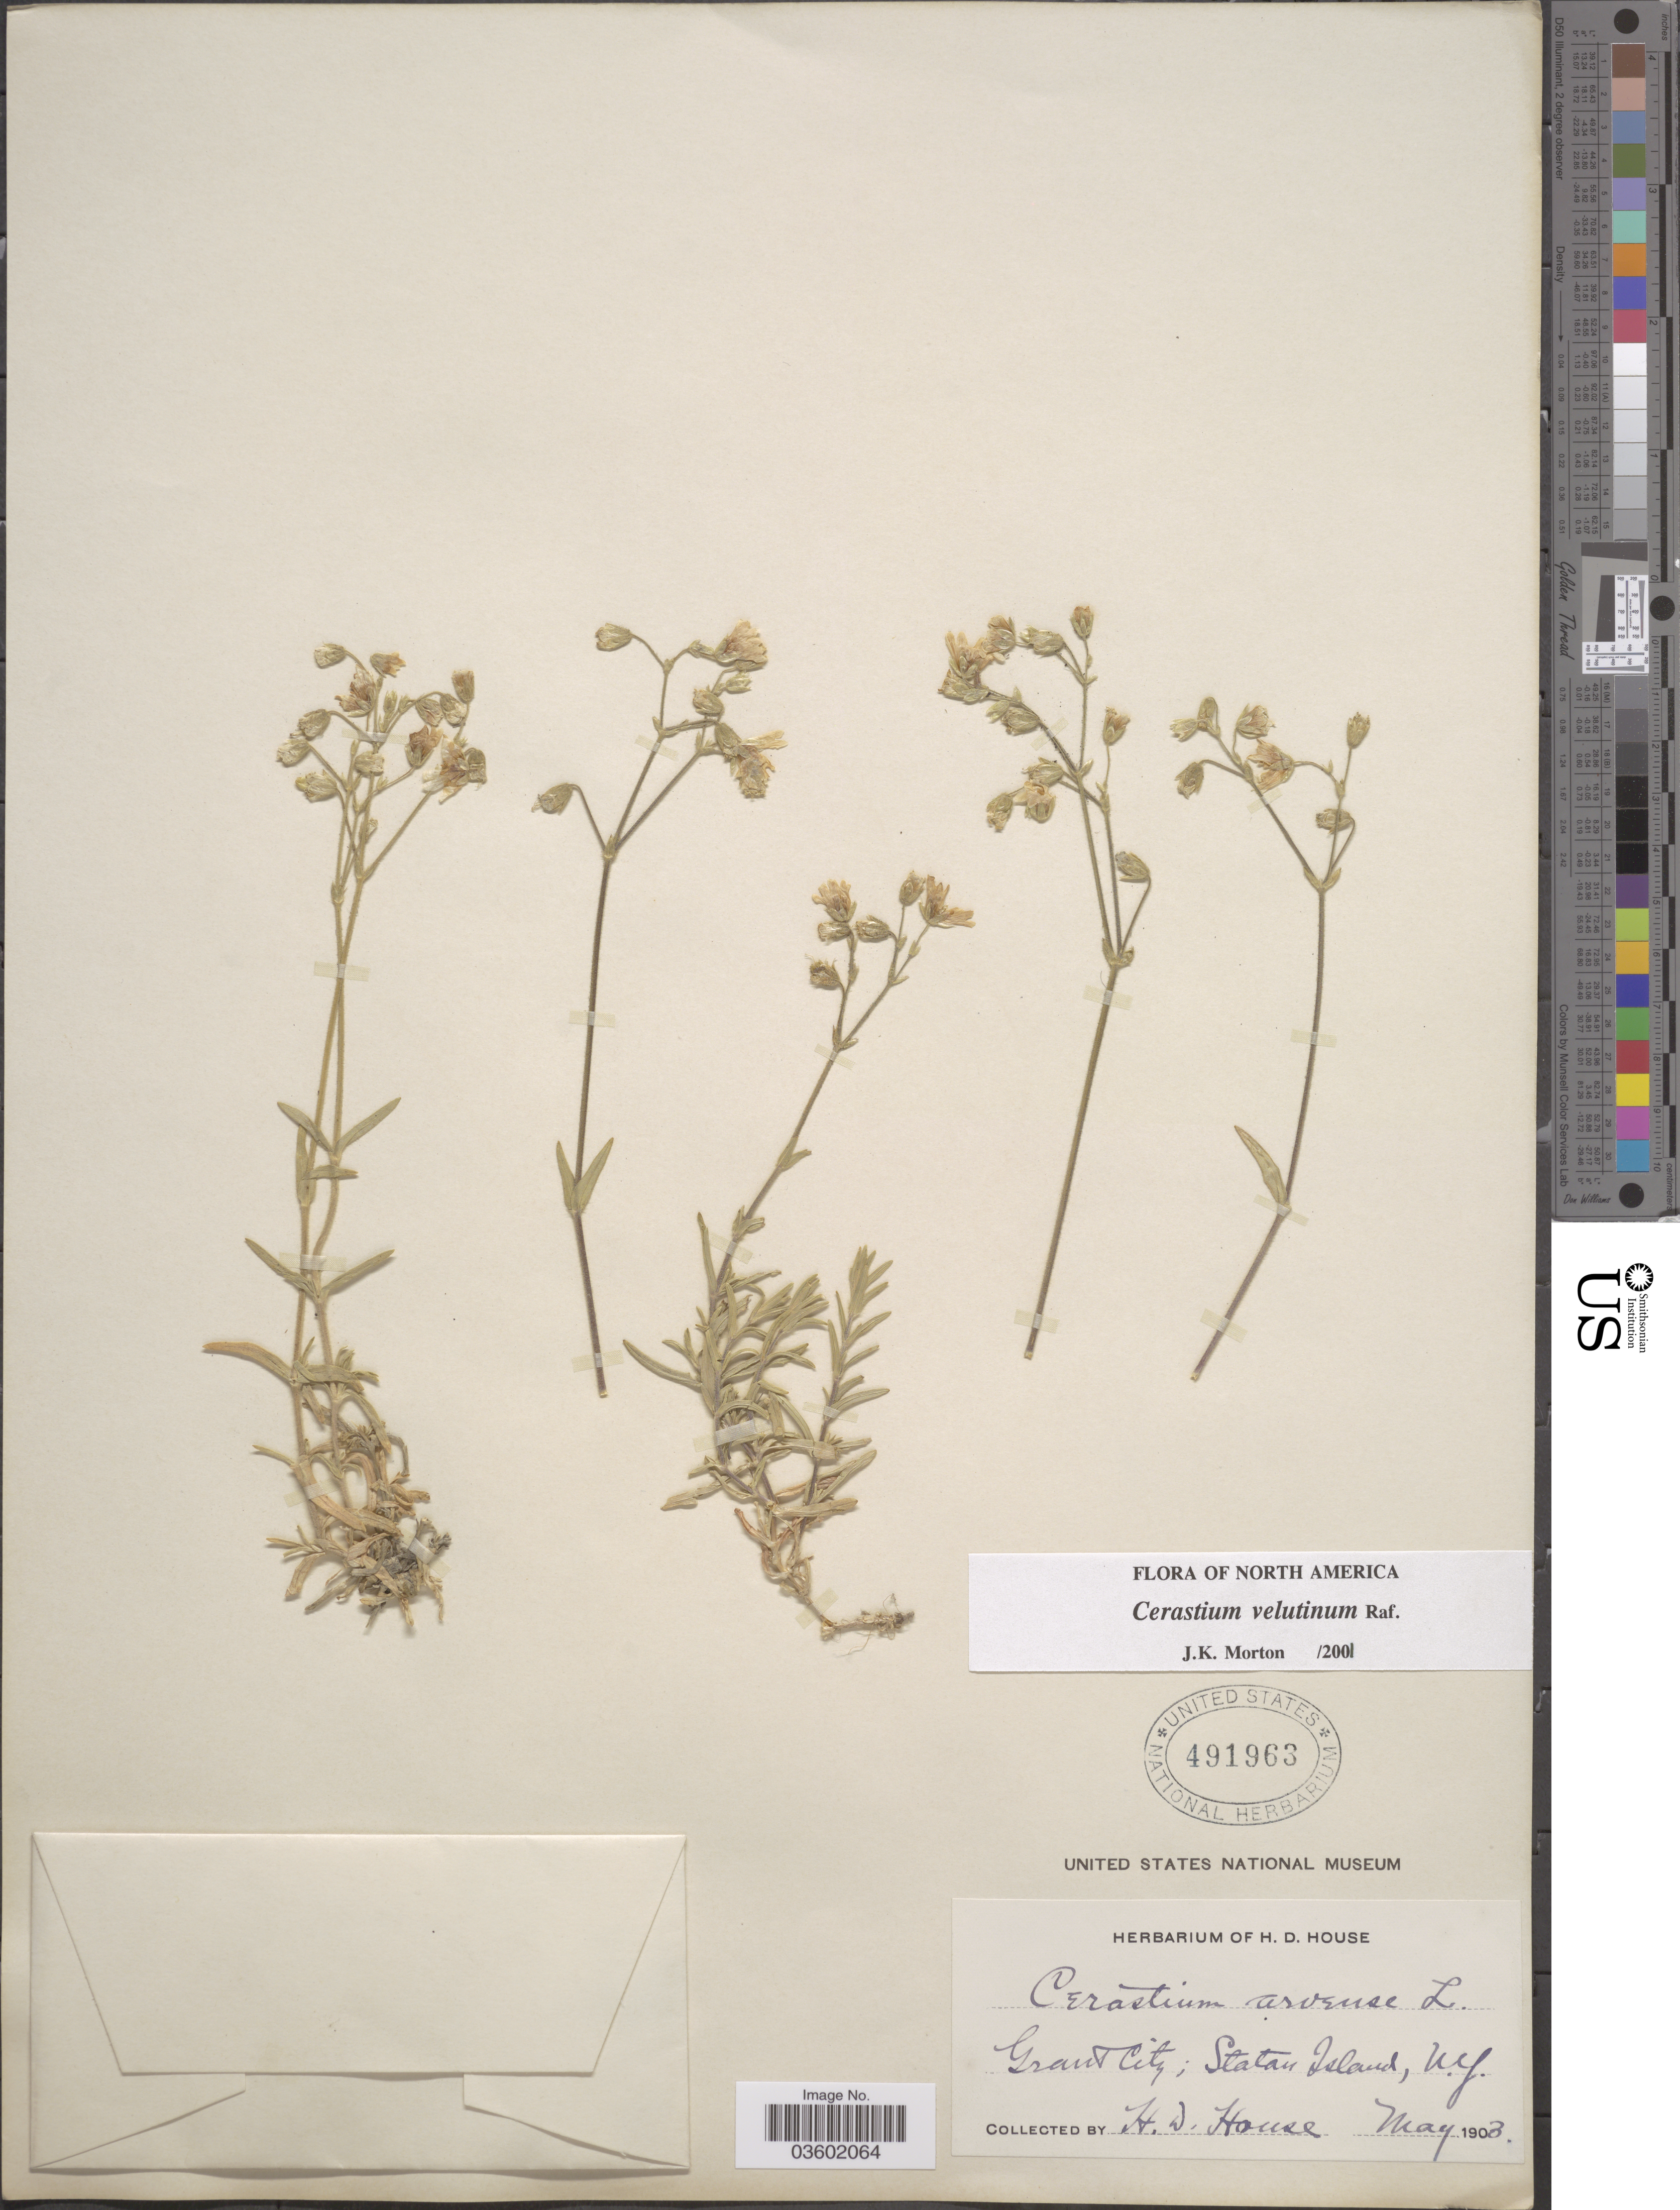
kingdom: Plantae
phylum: Tracheophyta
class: Magnoliopsida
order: Caryophyllales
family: Caryophyllaceae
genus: Cerastium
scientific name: Cerastium velutinum var. velutinum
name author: Raf.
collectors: H. D. House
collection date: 1903-05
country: United States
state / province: New York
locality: Grand City; Statan Island.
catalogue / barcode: US 491963